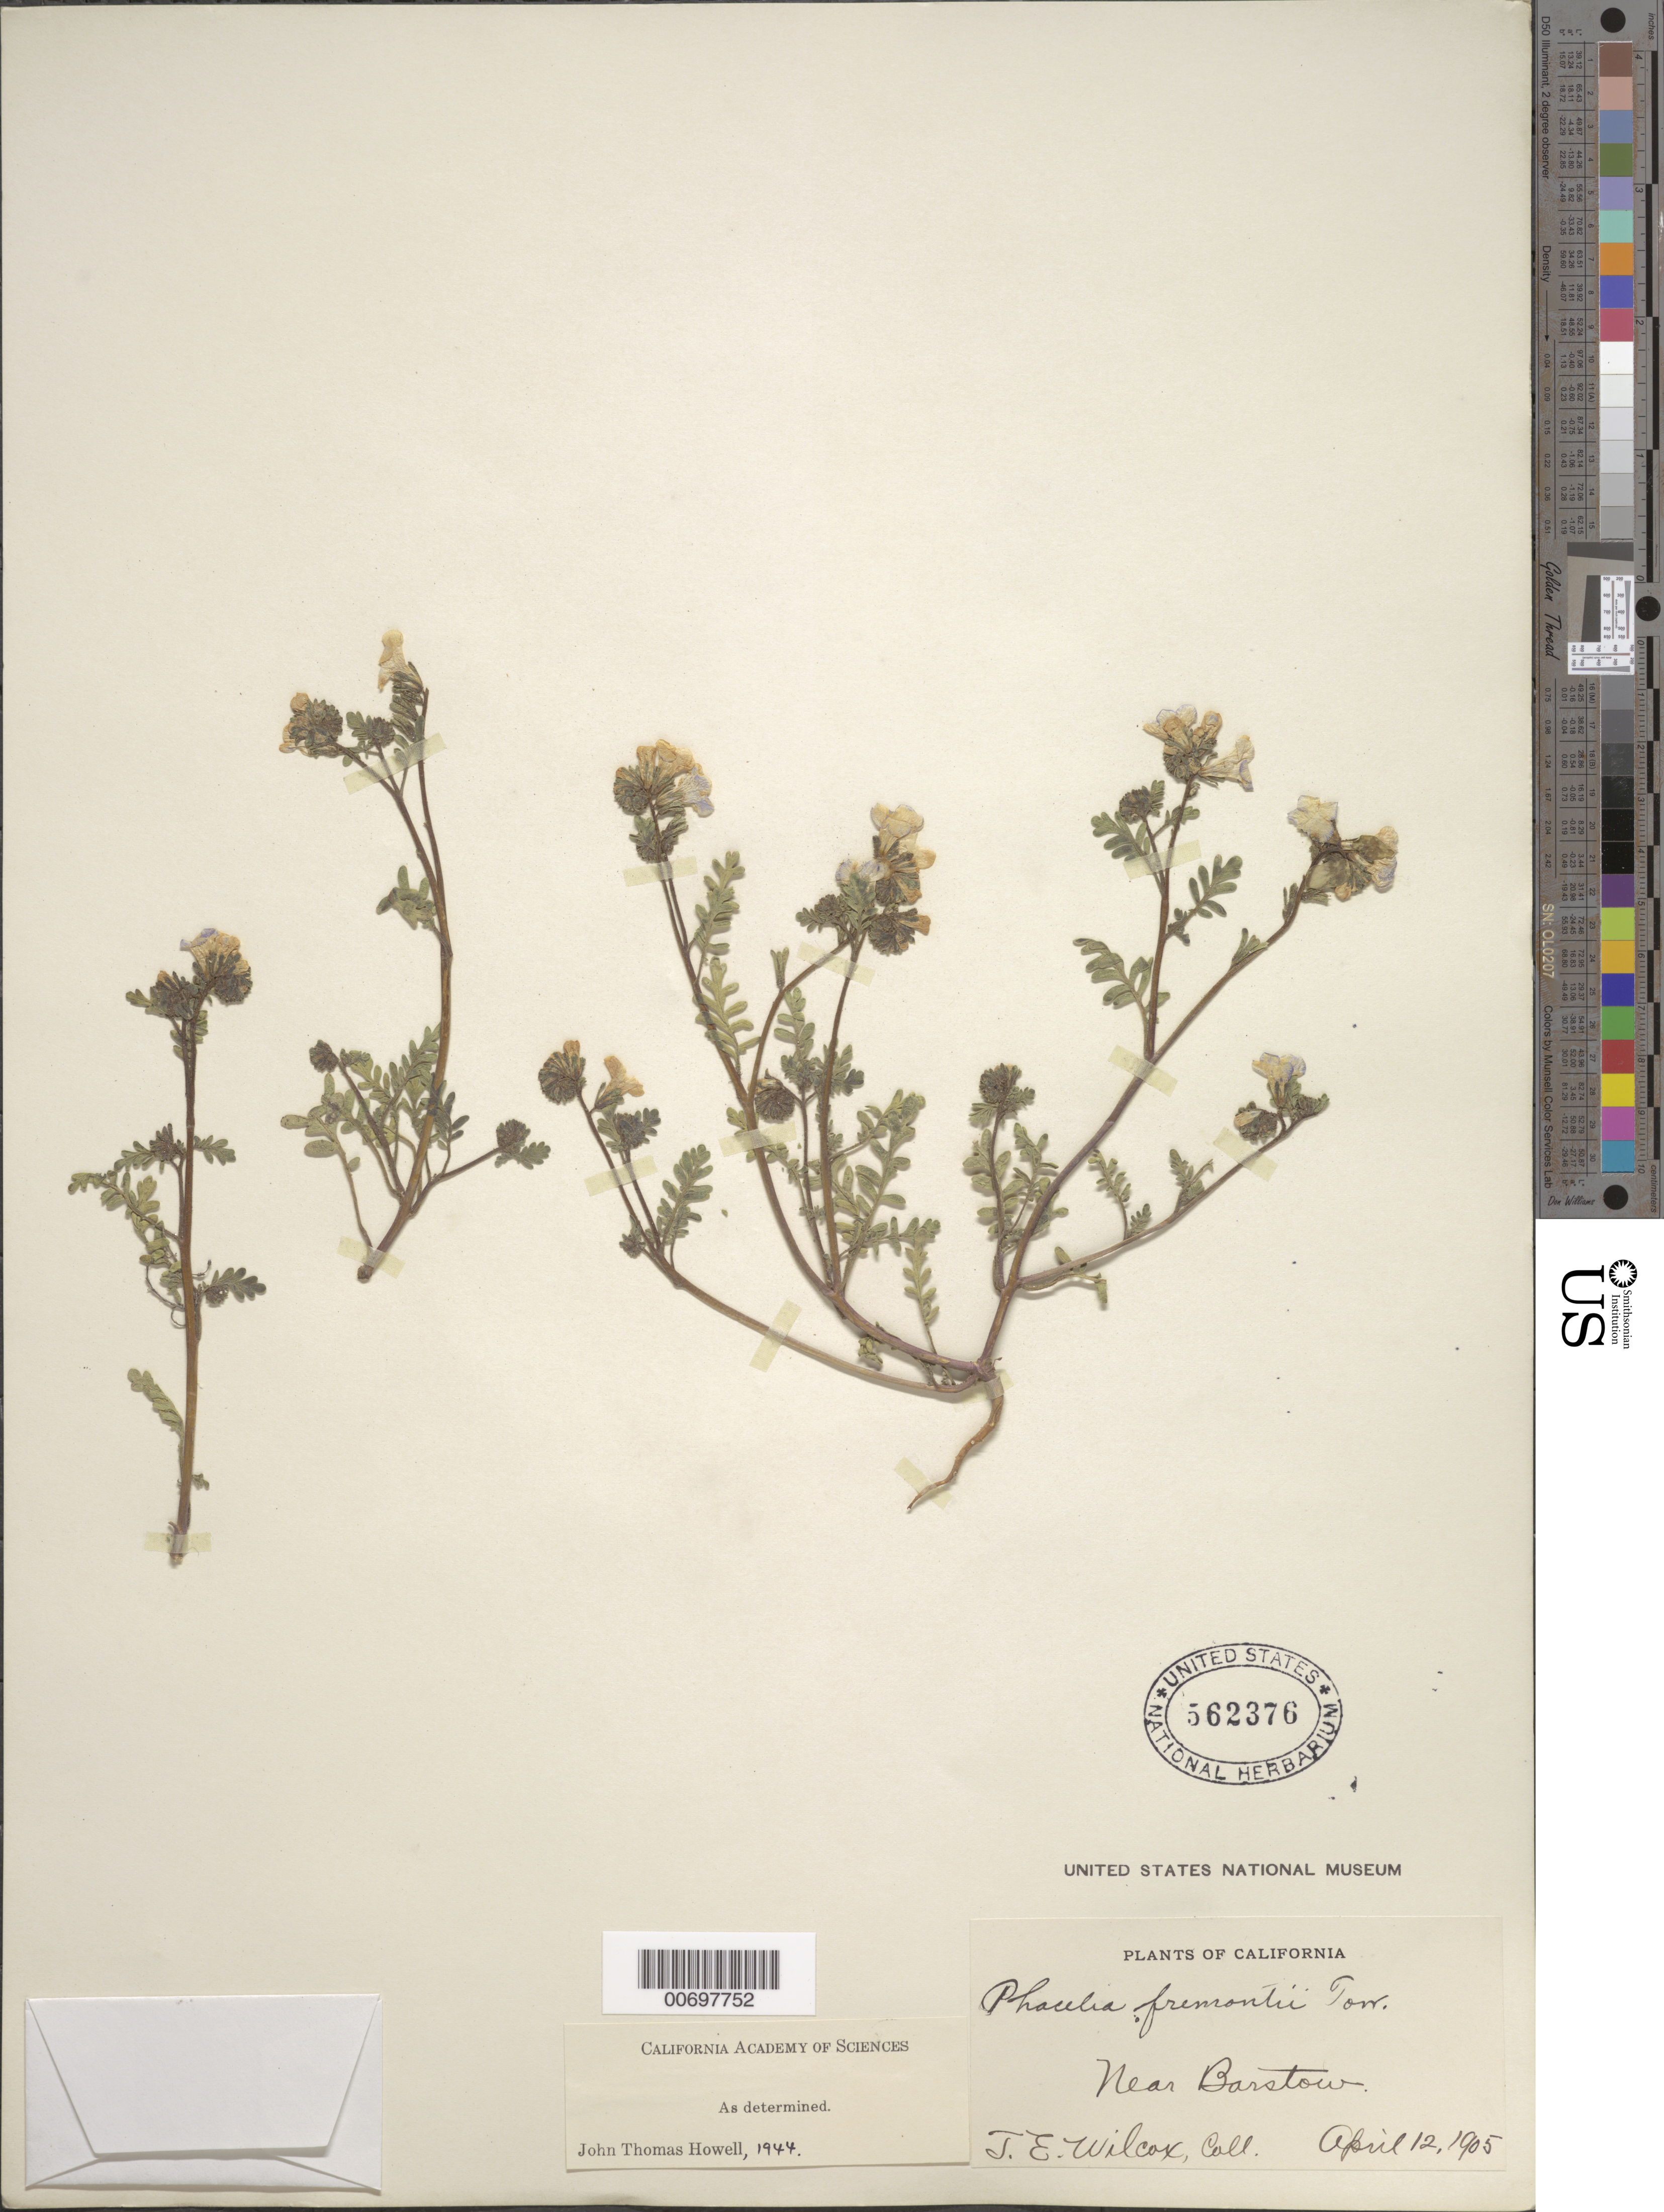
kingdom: Plantae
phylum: Tracheophyta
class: Magnoliopsida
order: Boraginales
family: Hydrophyllaceae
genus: Phacelia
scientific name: Phacelia fremontii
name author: Torr. in Ives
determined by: Howell, J. T., (CAS), California Academy of Sciences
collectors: T. E. Wilcox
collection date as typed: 12 Apr 1905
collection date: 1905-04-12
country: United States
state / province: California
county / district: San Bernardino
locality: Near Barstow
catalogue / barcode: US 562376